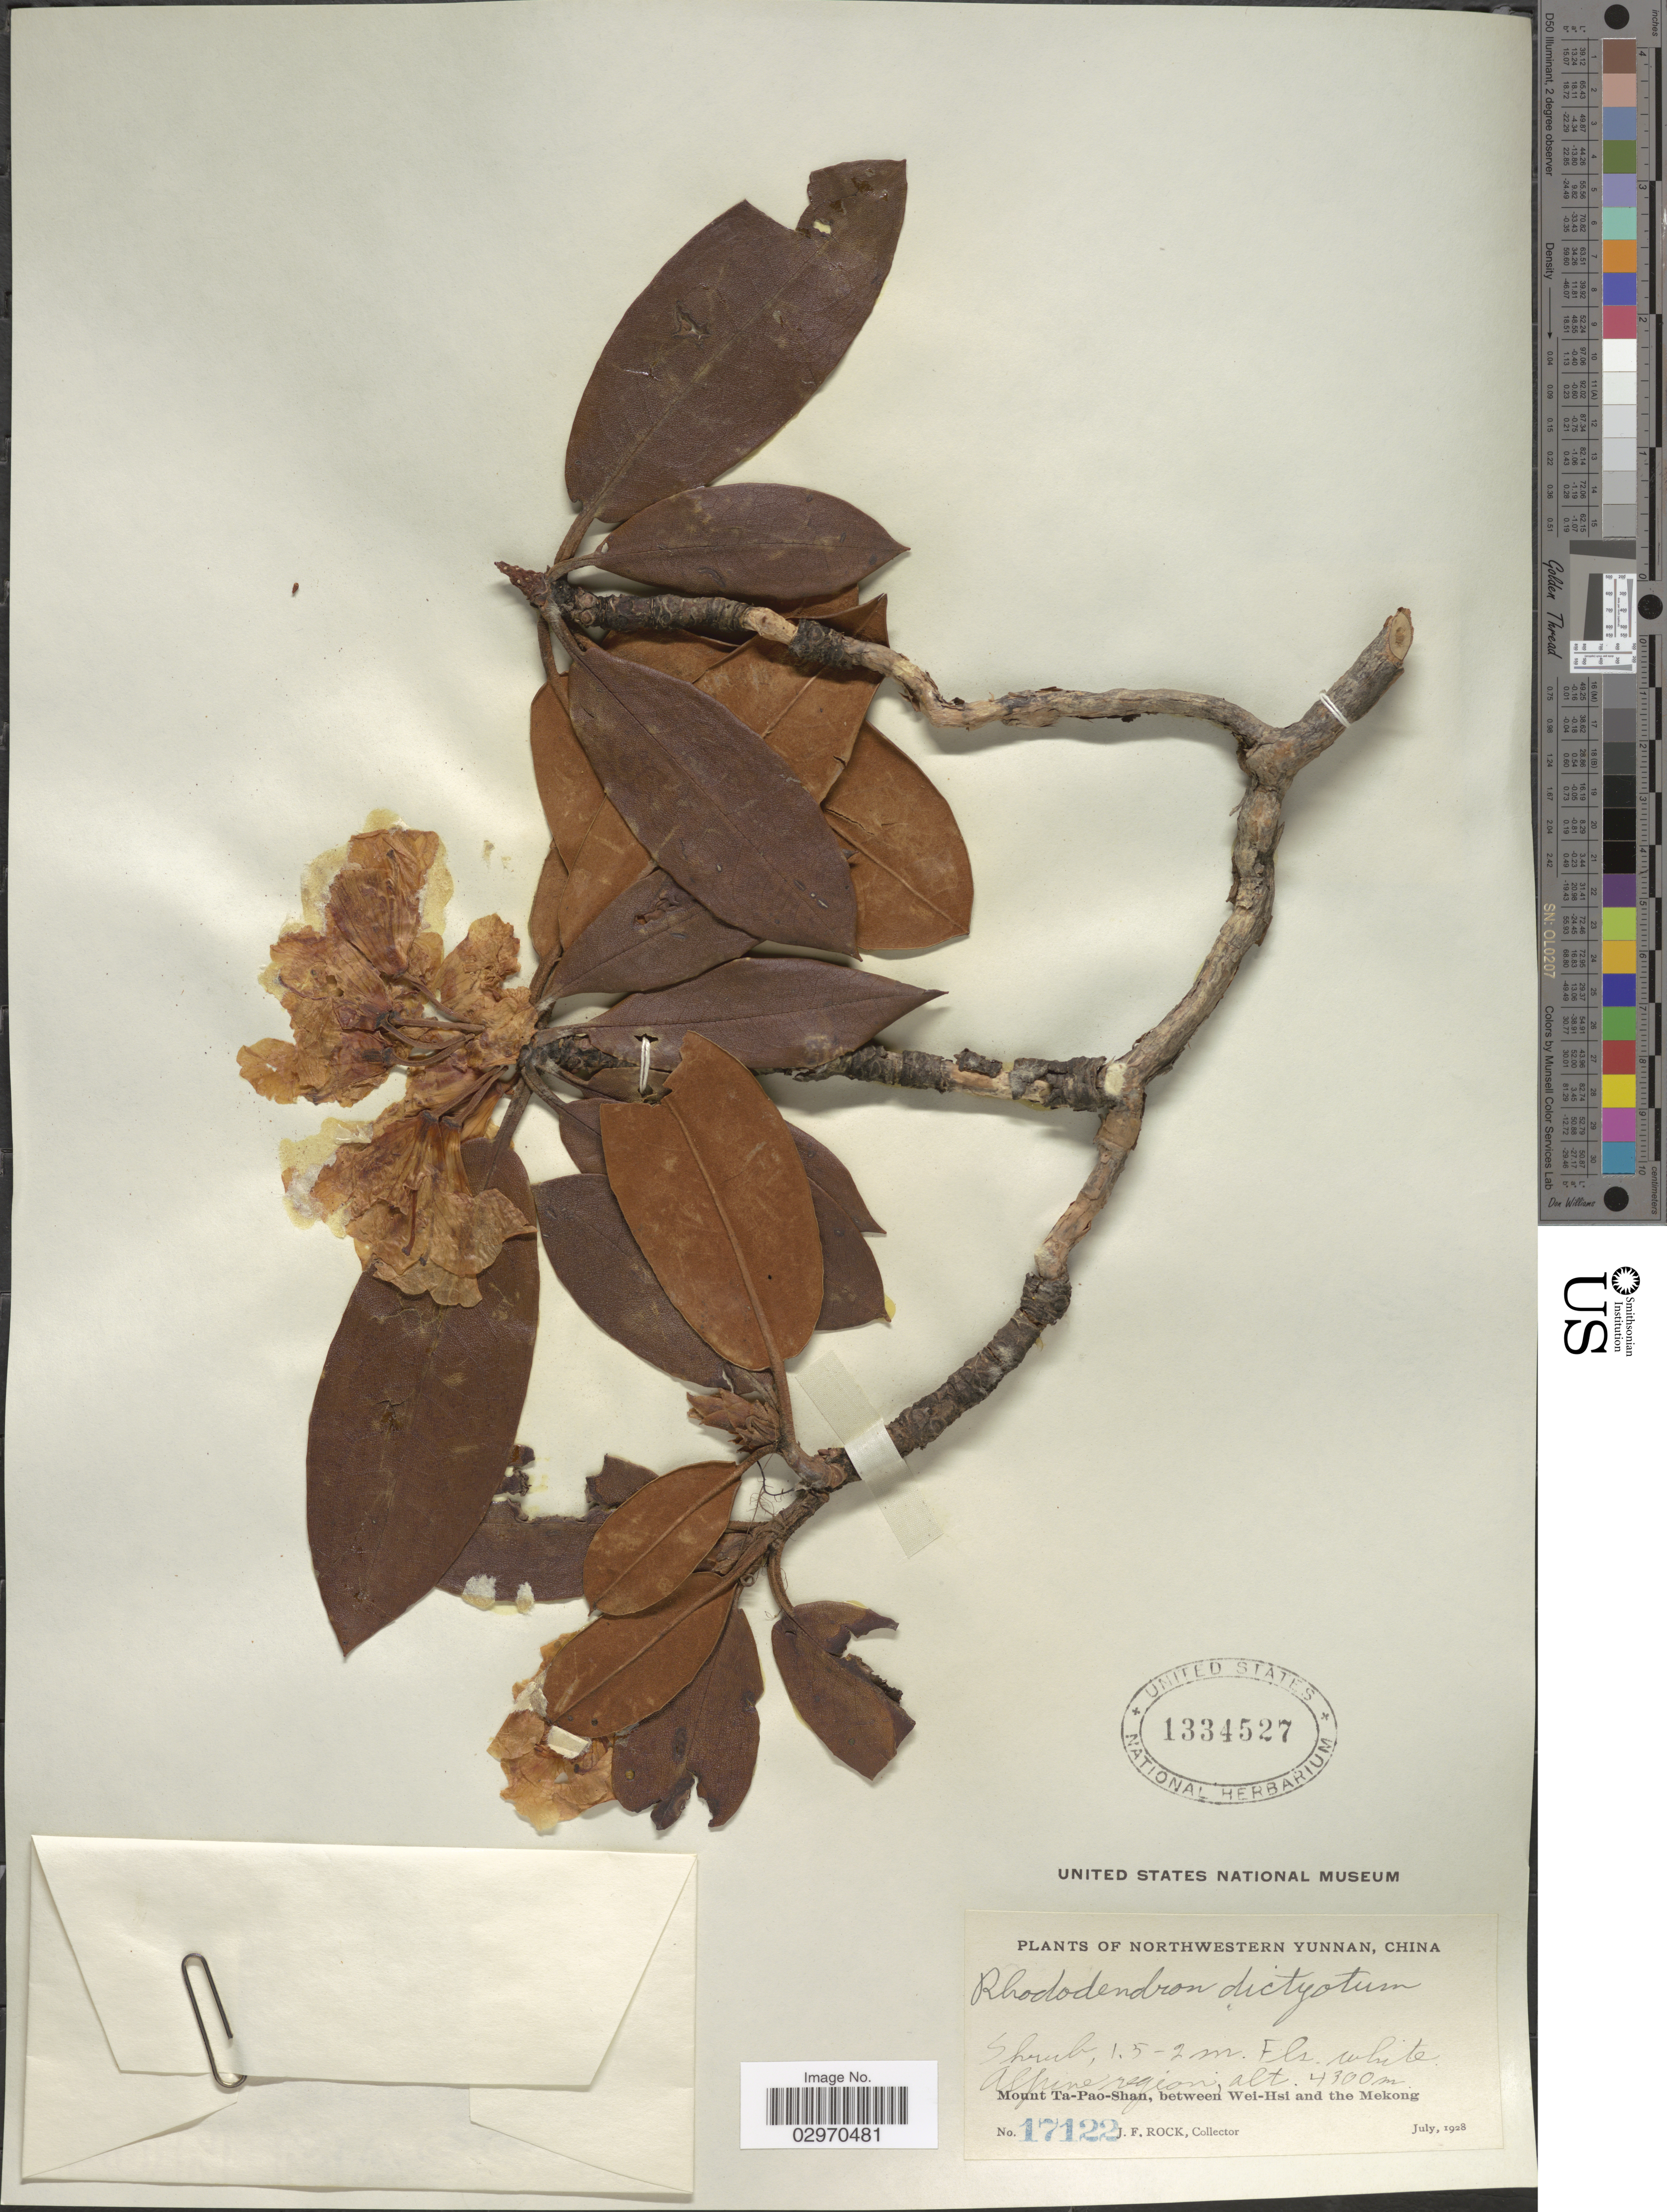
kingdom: Plantae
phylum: Tracheophyta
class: Magnoliopsida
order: Ericales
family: Ericaceae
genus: Rhododendron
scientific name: Rhododendron dictyotum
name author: Balf. f. ex Tagg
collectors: J. Rock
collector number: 17122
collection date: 1928-07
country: China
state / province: Yunnan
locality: Northwestern Yunnan. Alpine region. Mount Ta-Pao-Shan, between Wei-Hsi and the Mekong.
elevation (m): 4300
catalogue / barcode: US 1334527